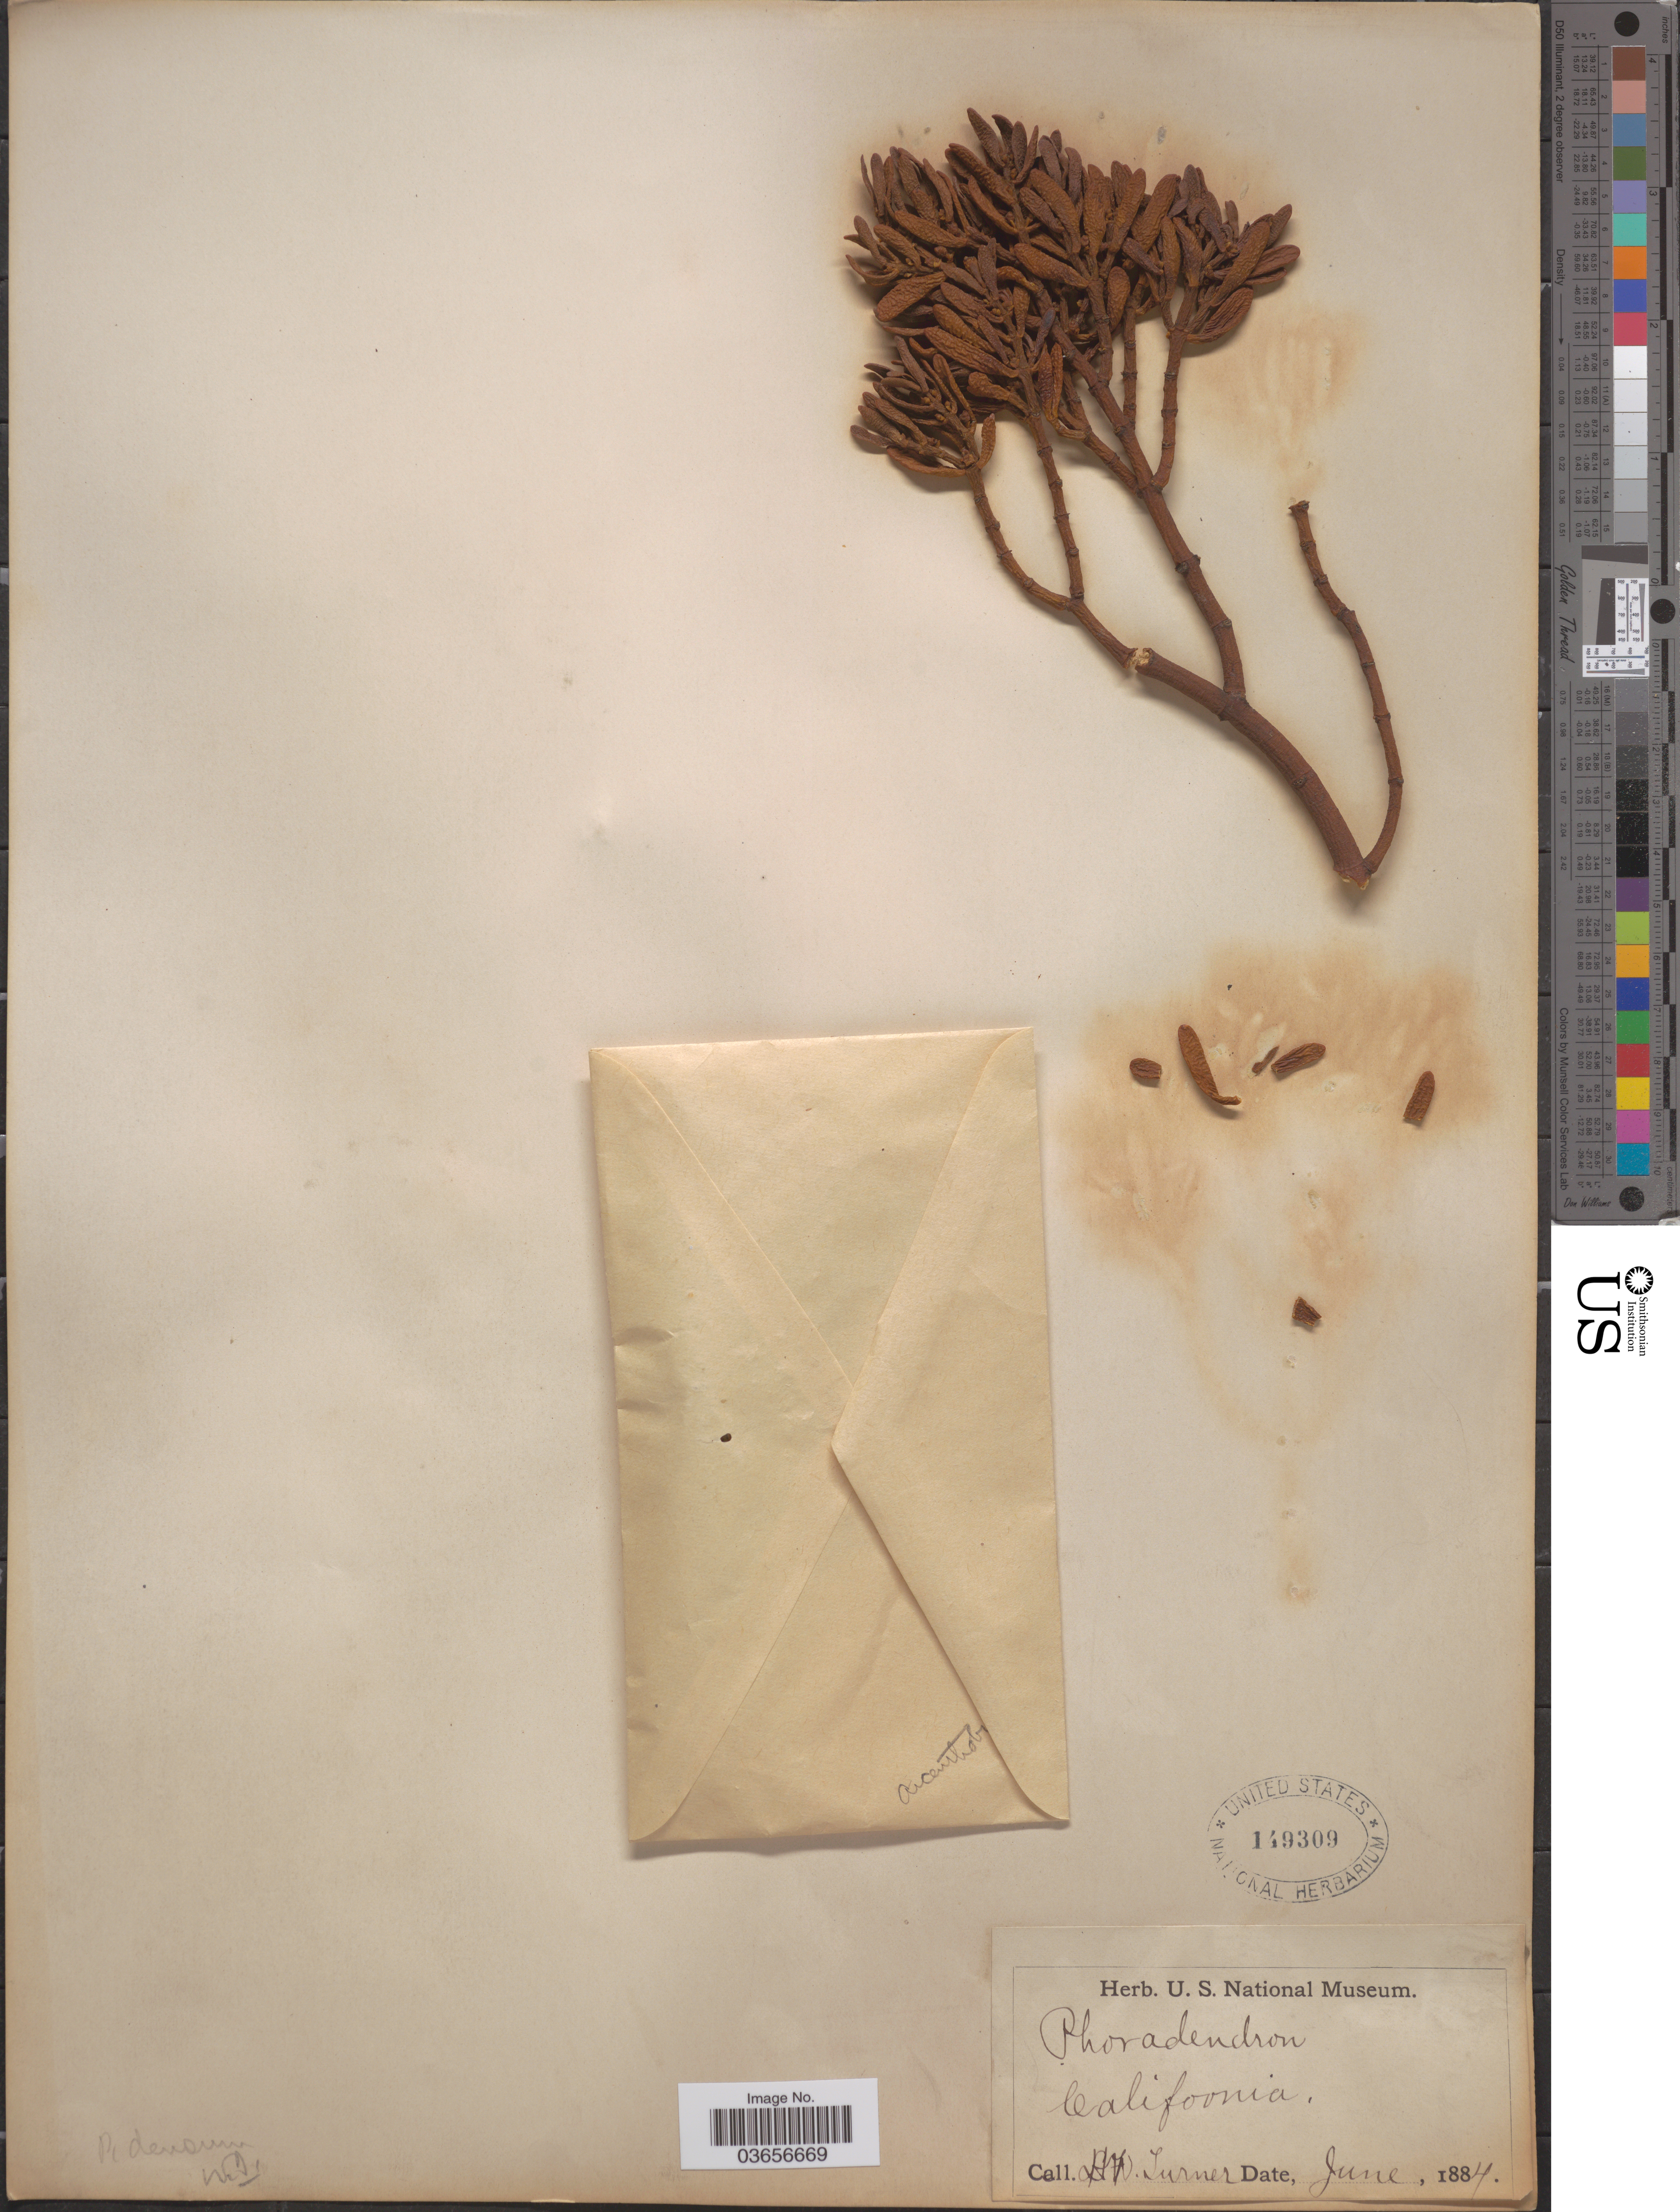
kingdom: Plantae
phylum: Tracheophyta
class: Magnoliopsida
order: Santalales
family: Viscaceae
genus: Phoradendron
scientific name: Phoradendron bolleanum var. densum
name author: (Torr. ex Trel.) Fosberg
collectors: H. Turner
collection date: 1884-06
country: United States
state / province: California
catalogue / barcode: US 149309